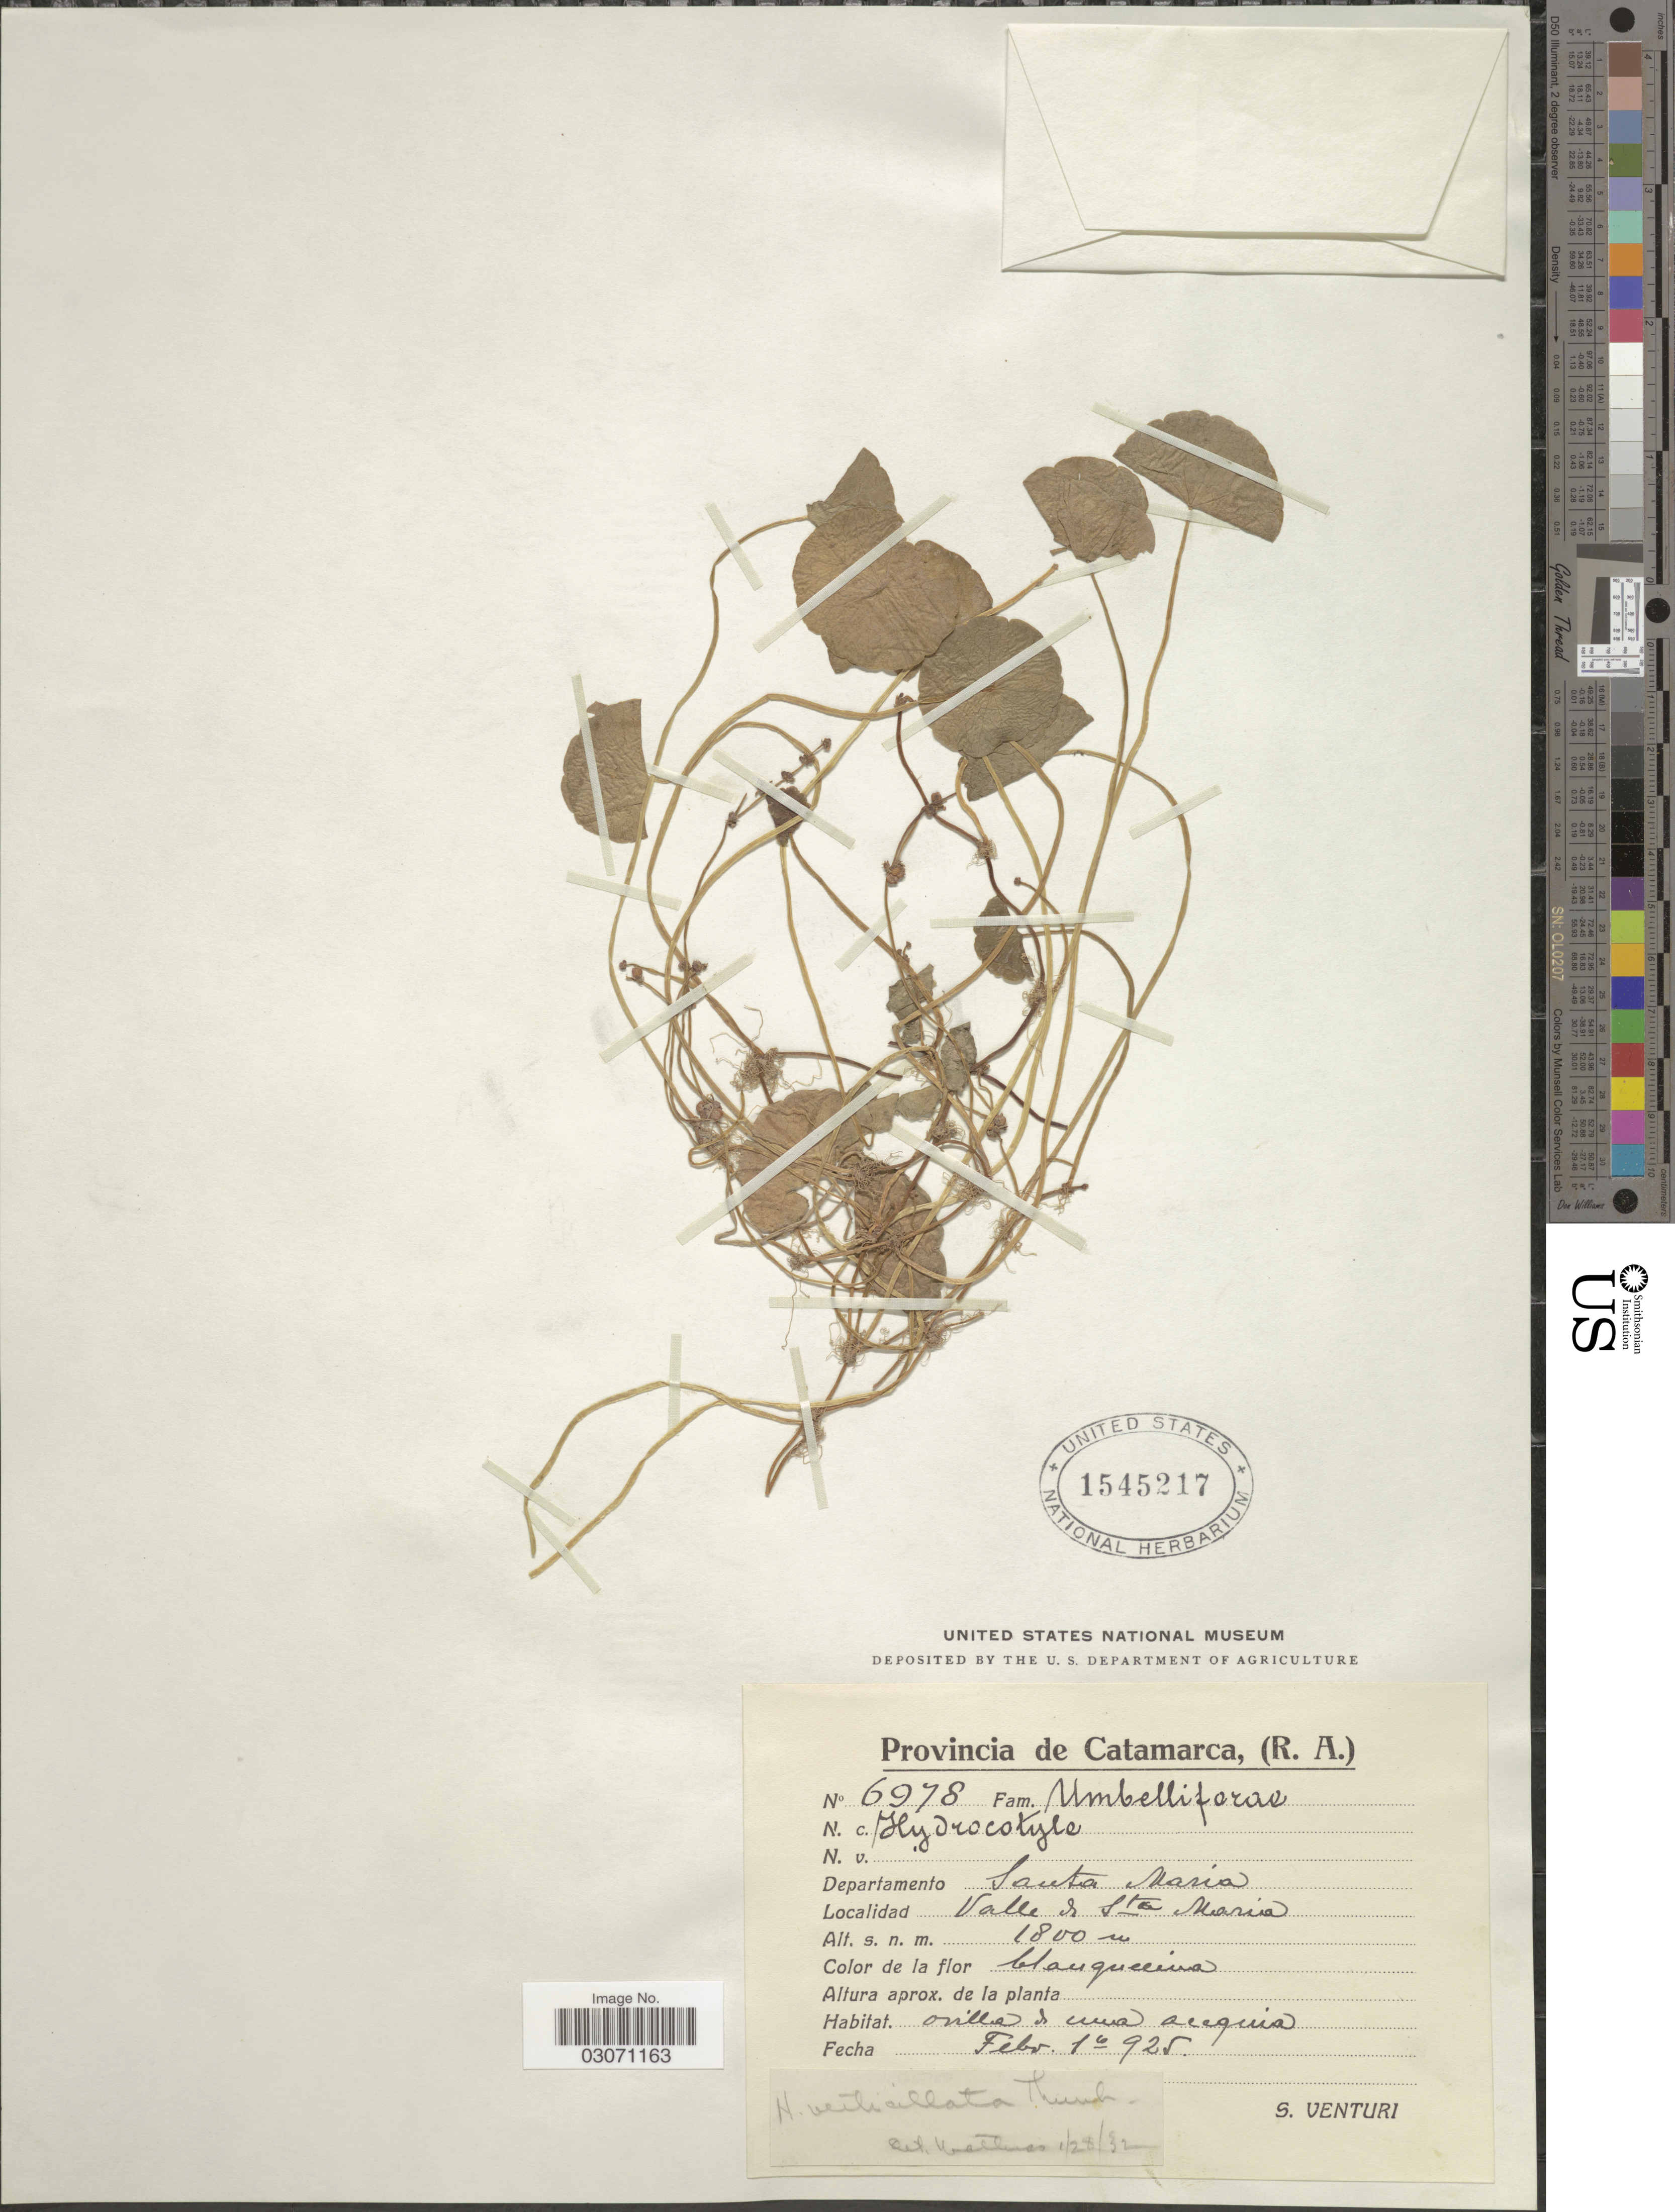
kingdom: Plantae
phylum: Tracheophyta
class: Magnoliopsida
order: Apiales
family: Araliaceae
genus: Hydrocotyle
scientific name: Hydrocotyle verticillata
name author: Thunb.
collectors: S. Venturi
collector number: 6978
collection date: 1925-02-01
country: Argentina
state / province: Catamarca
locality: (R.A.). Departamento Santa Maria. Valle de Sta Maria.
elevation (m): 1800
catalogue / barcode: US 1545217